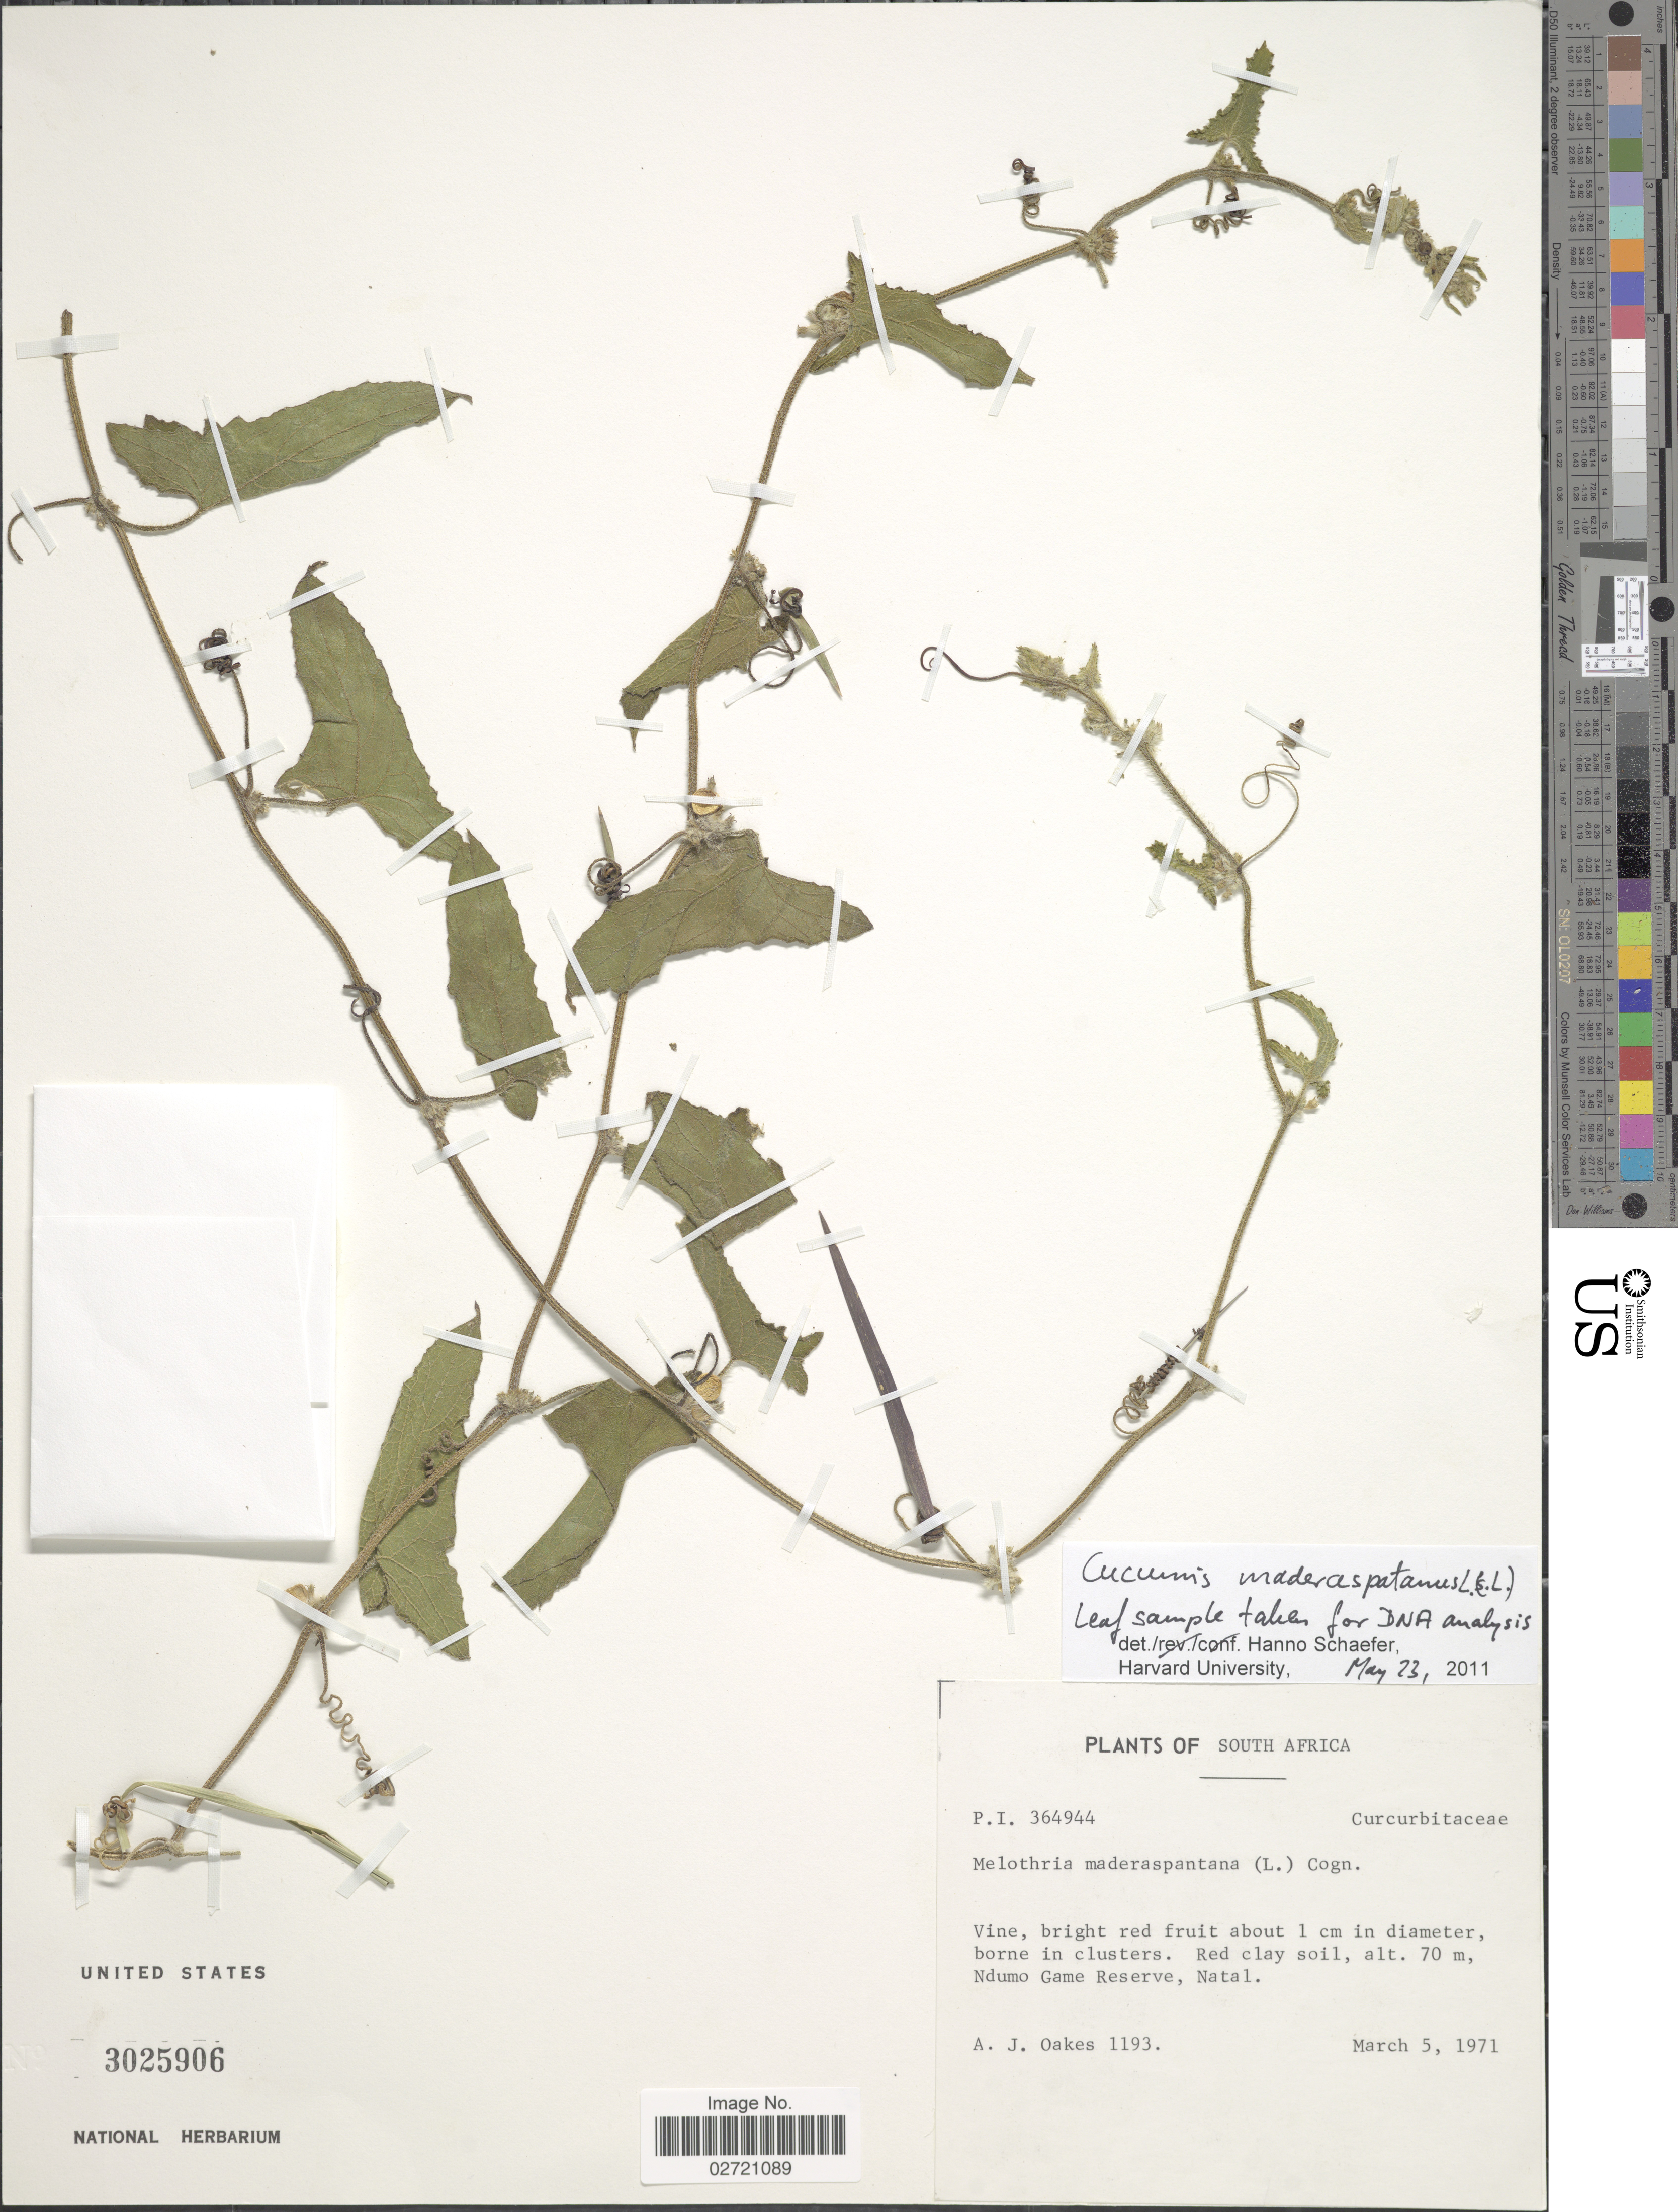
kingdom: Plantae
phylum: Tracheophyta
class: Magnoliopsida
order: Cucurbitales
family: Cucurbitaceae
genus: Cucumis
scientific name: Cucumis maderaspatanus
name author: L.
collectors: A. Oakes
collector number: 1193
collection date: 1971-03-05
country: South Africa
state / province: KwaZulu-Natal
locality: Ndumo Game Reserve, Natal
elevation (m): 70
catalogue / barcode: US 3025906